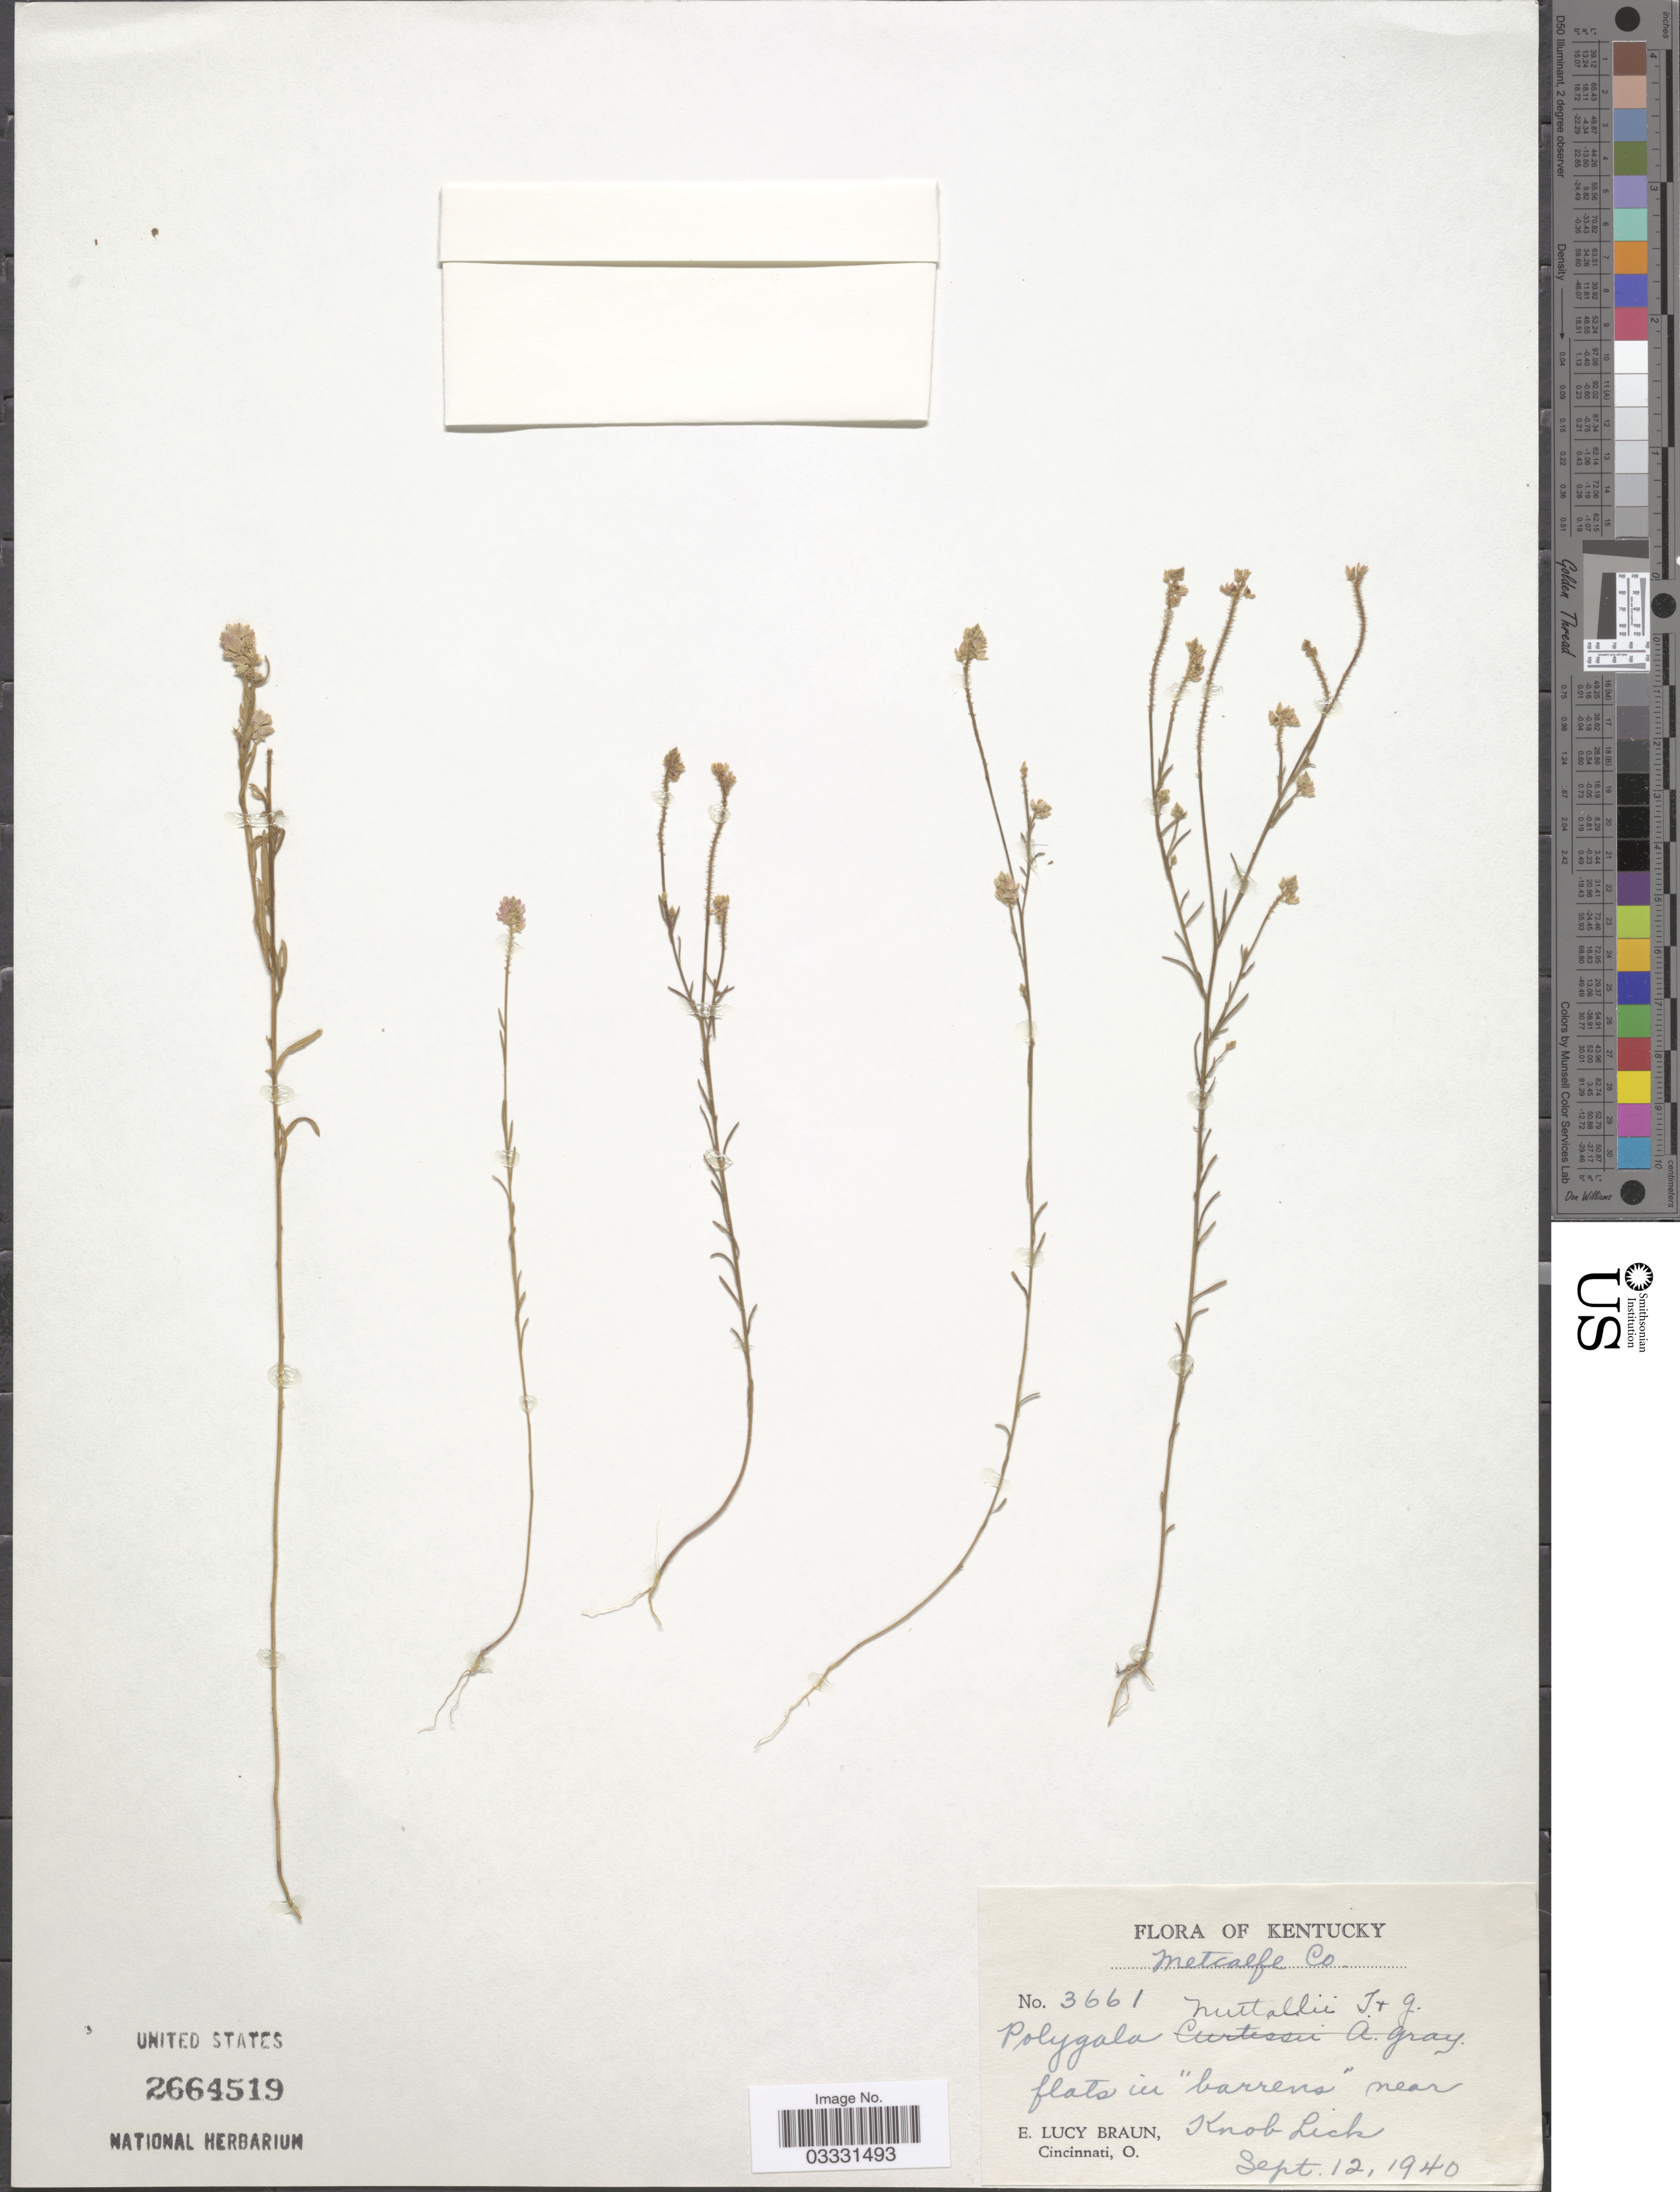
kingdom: Plantae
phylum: Tracheophyta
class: Magnoliopsida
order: Fabales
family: Polygalaceae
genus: Polygala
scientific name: Polygala nuttallii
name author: Torr. & A. Gray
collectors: E. L. Braun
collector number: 3661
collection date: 1940-09-12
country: United States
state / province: Kentucky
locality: Metcalfe Co. Flats in "barrens" near Knob Lick.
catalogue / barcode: US 2664519